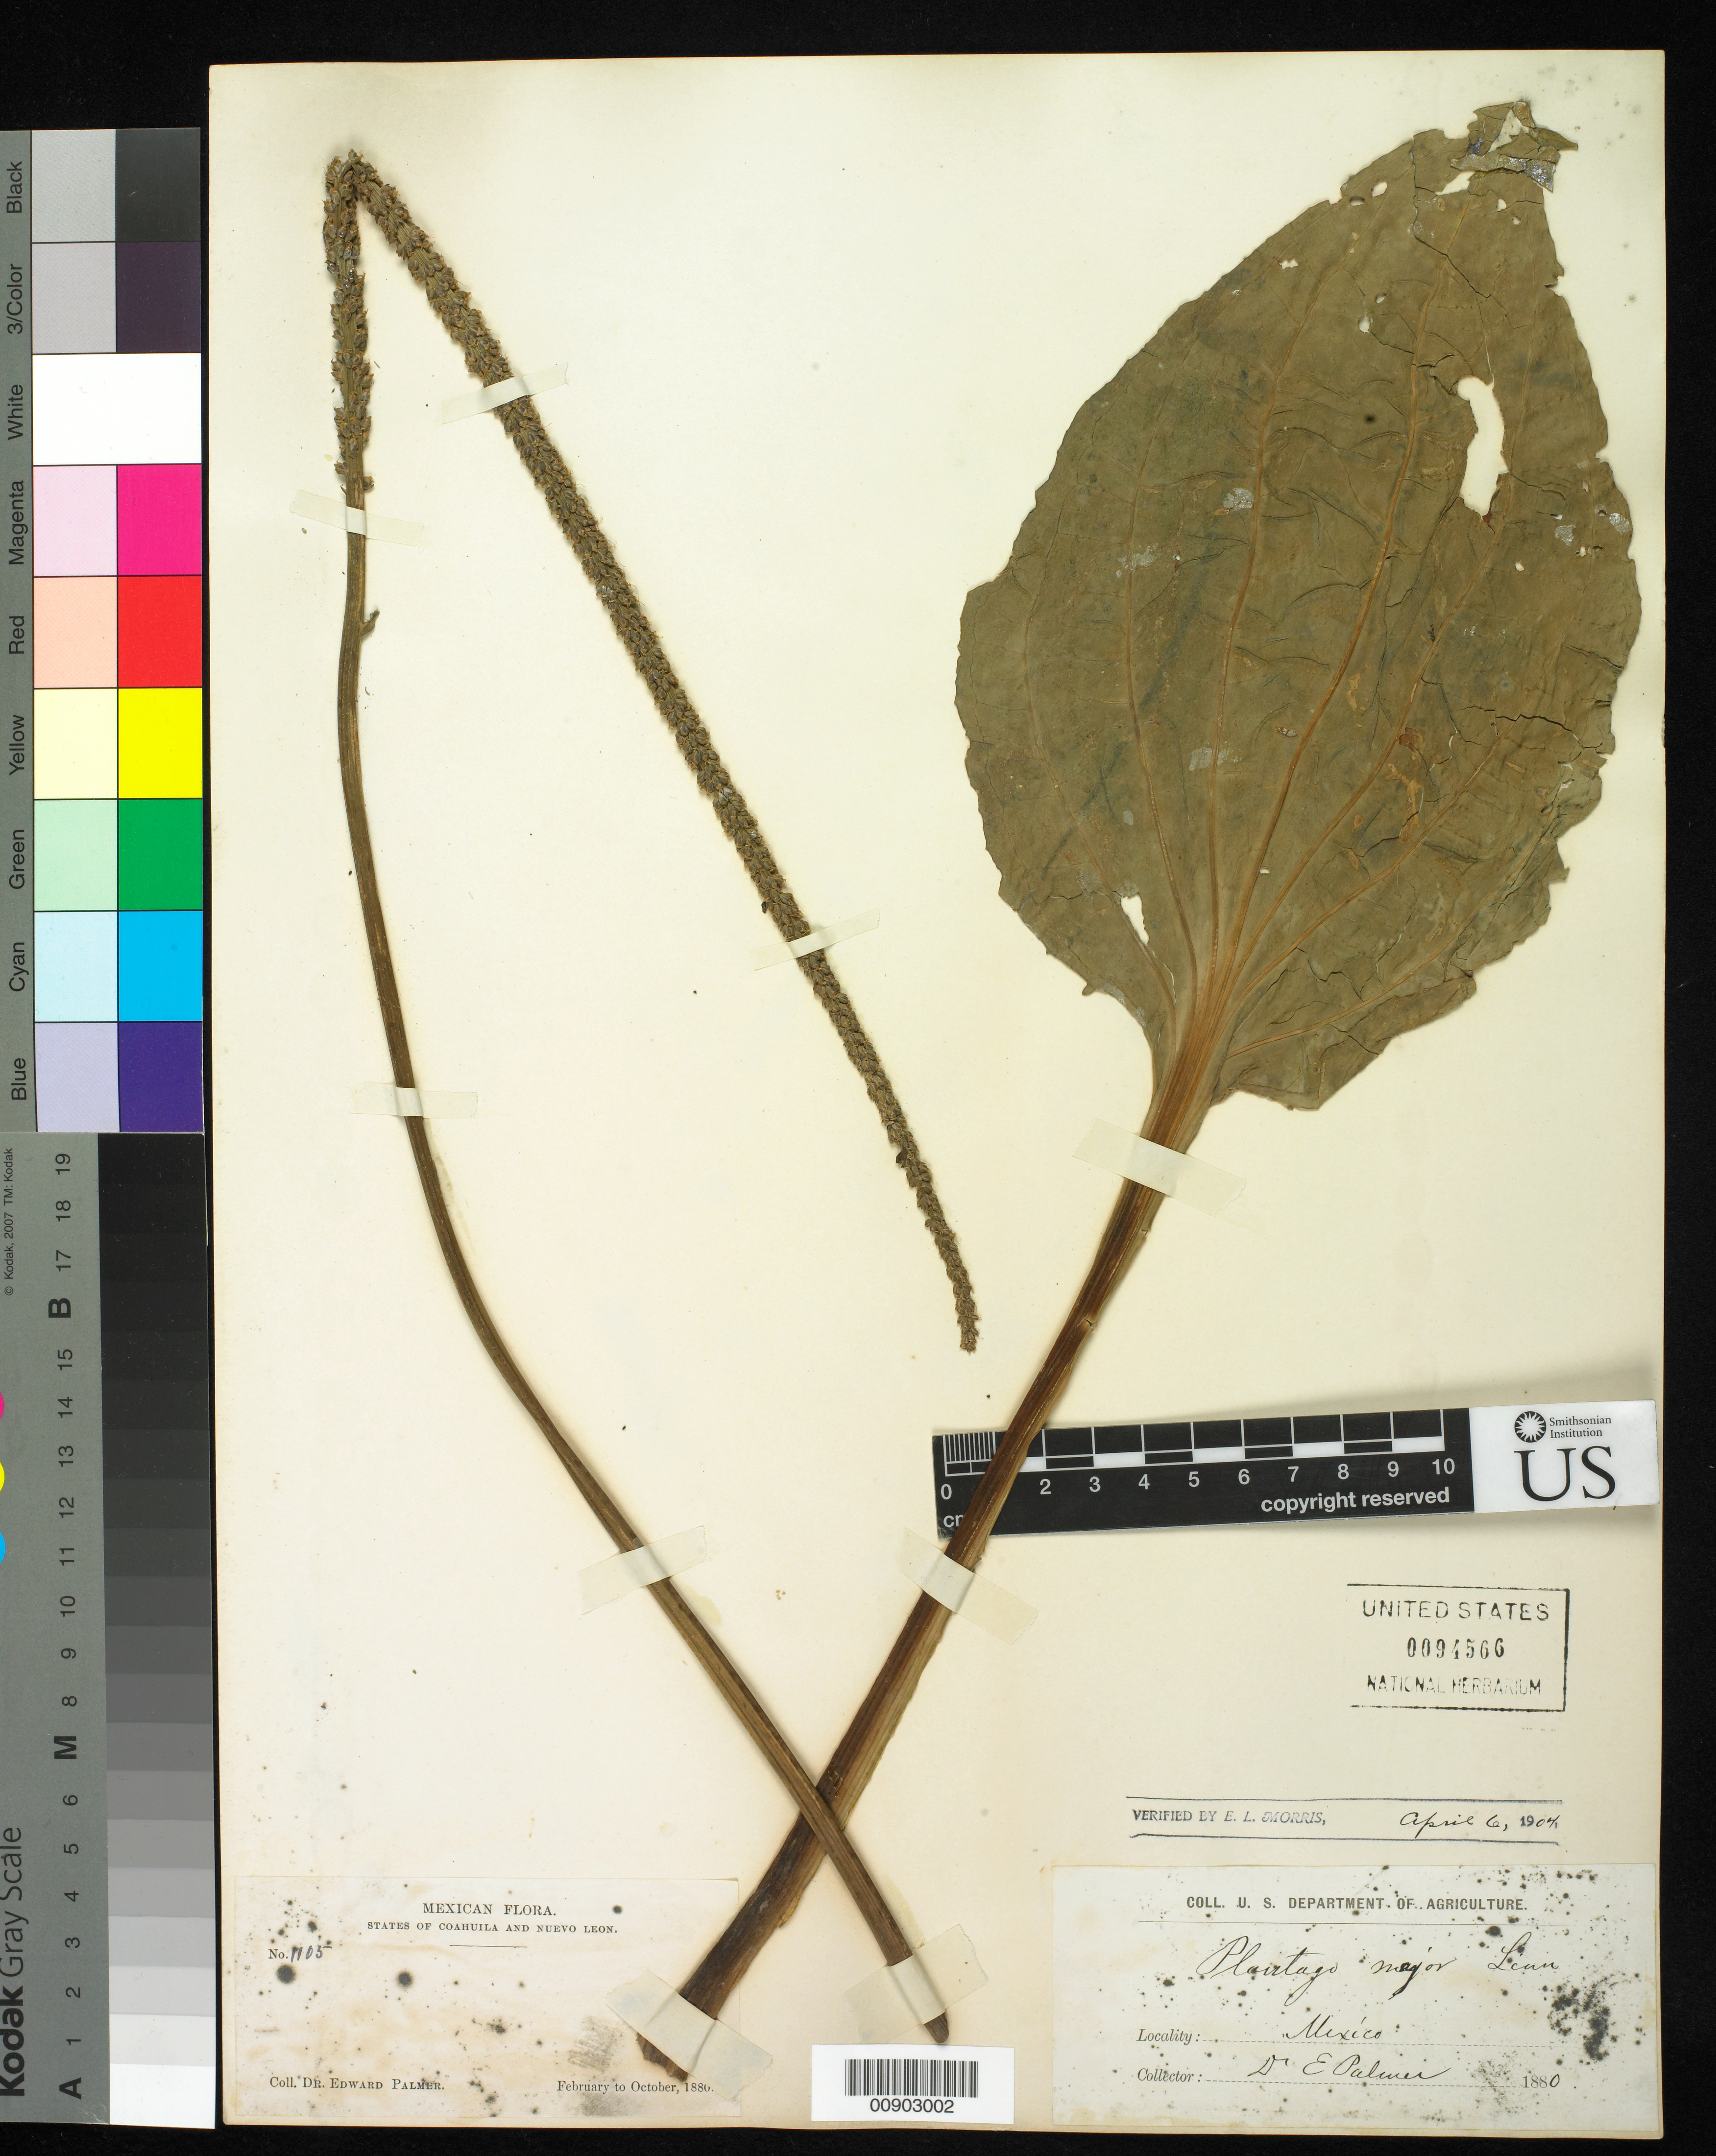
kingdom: Plantae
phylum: Tracheophyta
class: Magnoliopsida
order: Lamiales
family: Plantaginaceae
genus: Plantago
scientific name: Plantago major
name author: L.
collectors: E. Palmer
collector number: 1105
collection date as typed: Feb 1880 to -- Oct 1880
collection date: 1880-02/1880-10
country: Mexico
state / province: Coahuila / Nuevo León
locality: States of Coahuila and Nuevo León.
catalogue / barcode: US 94566